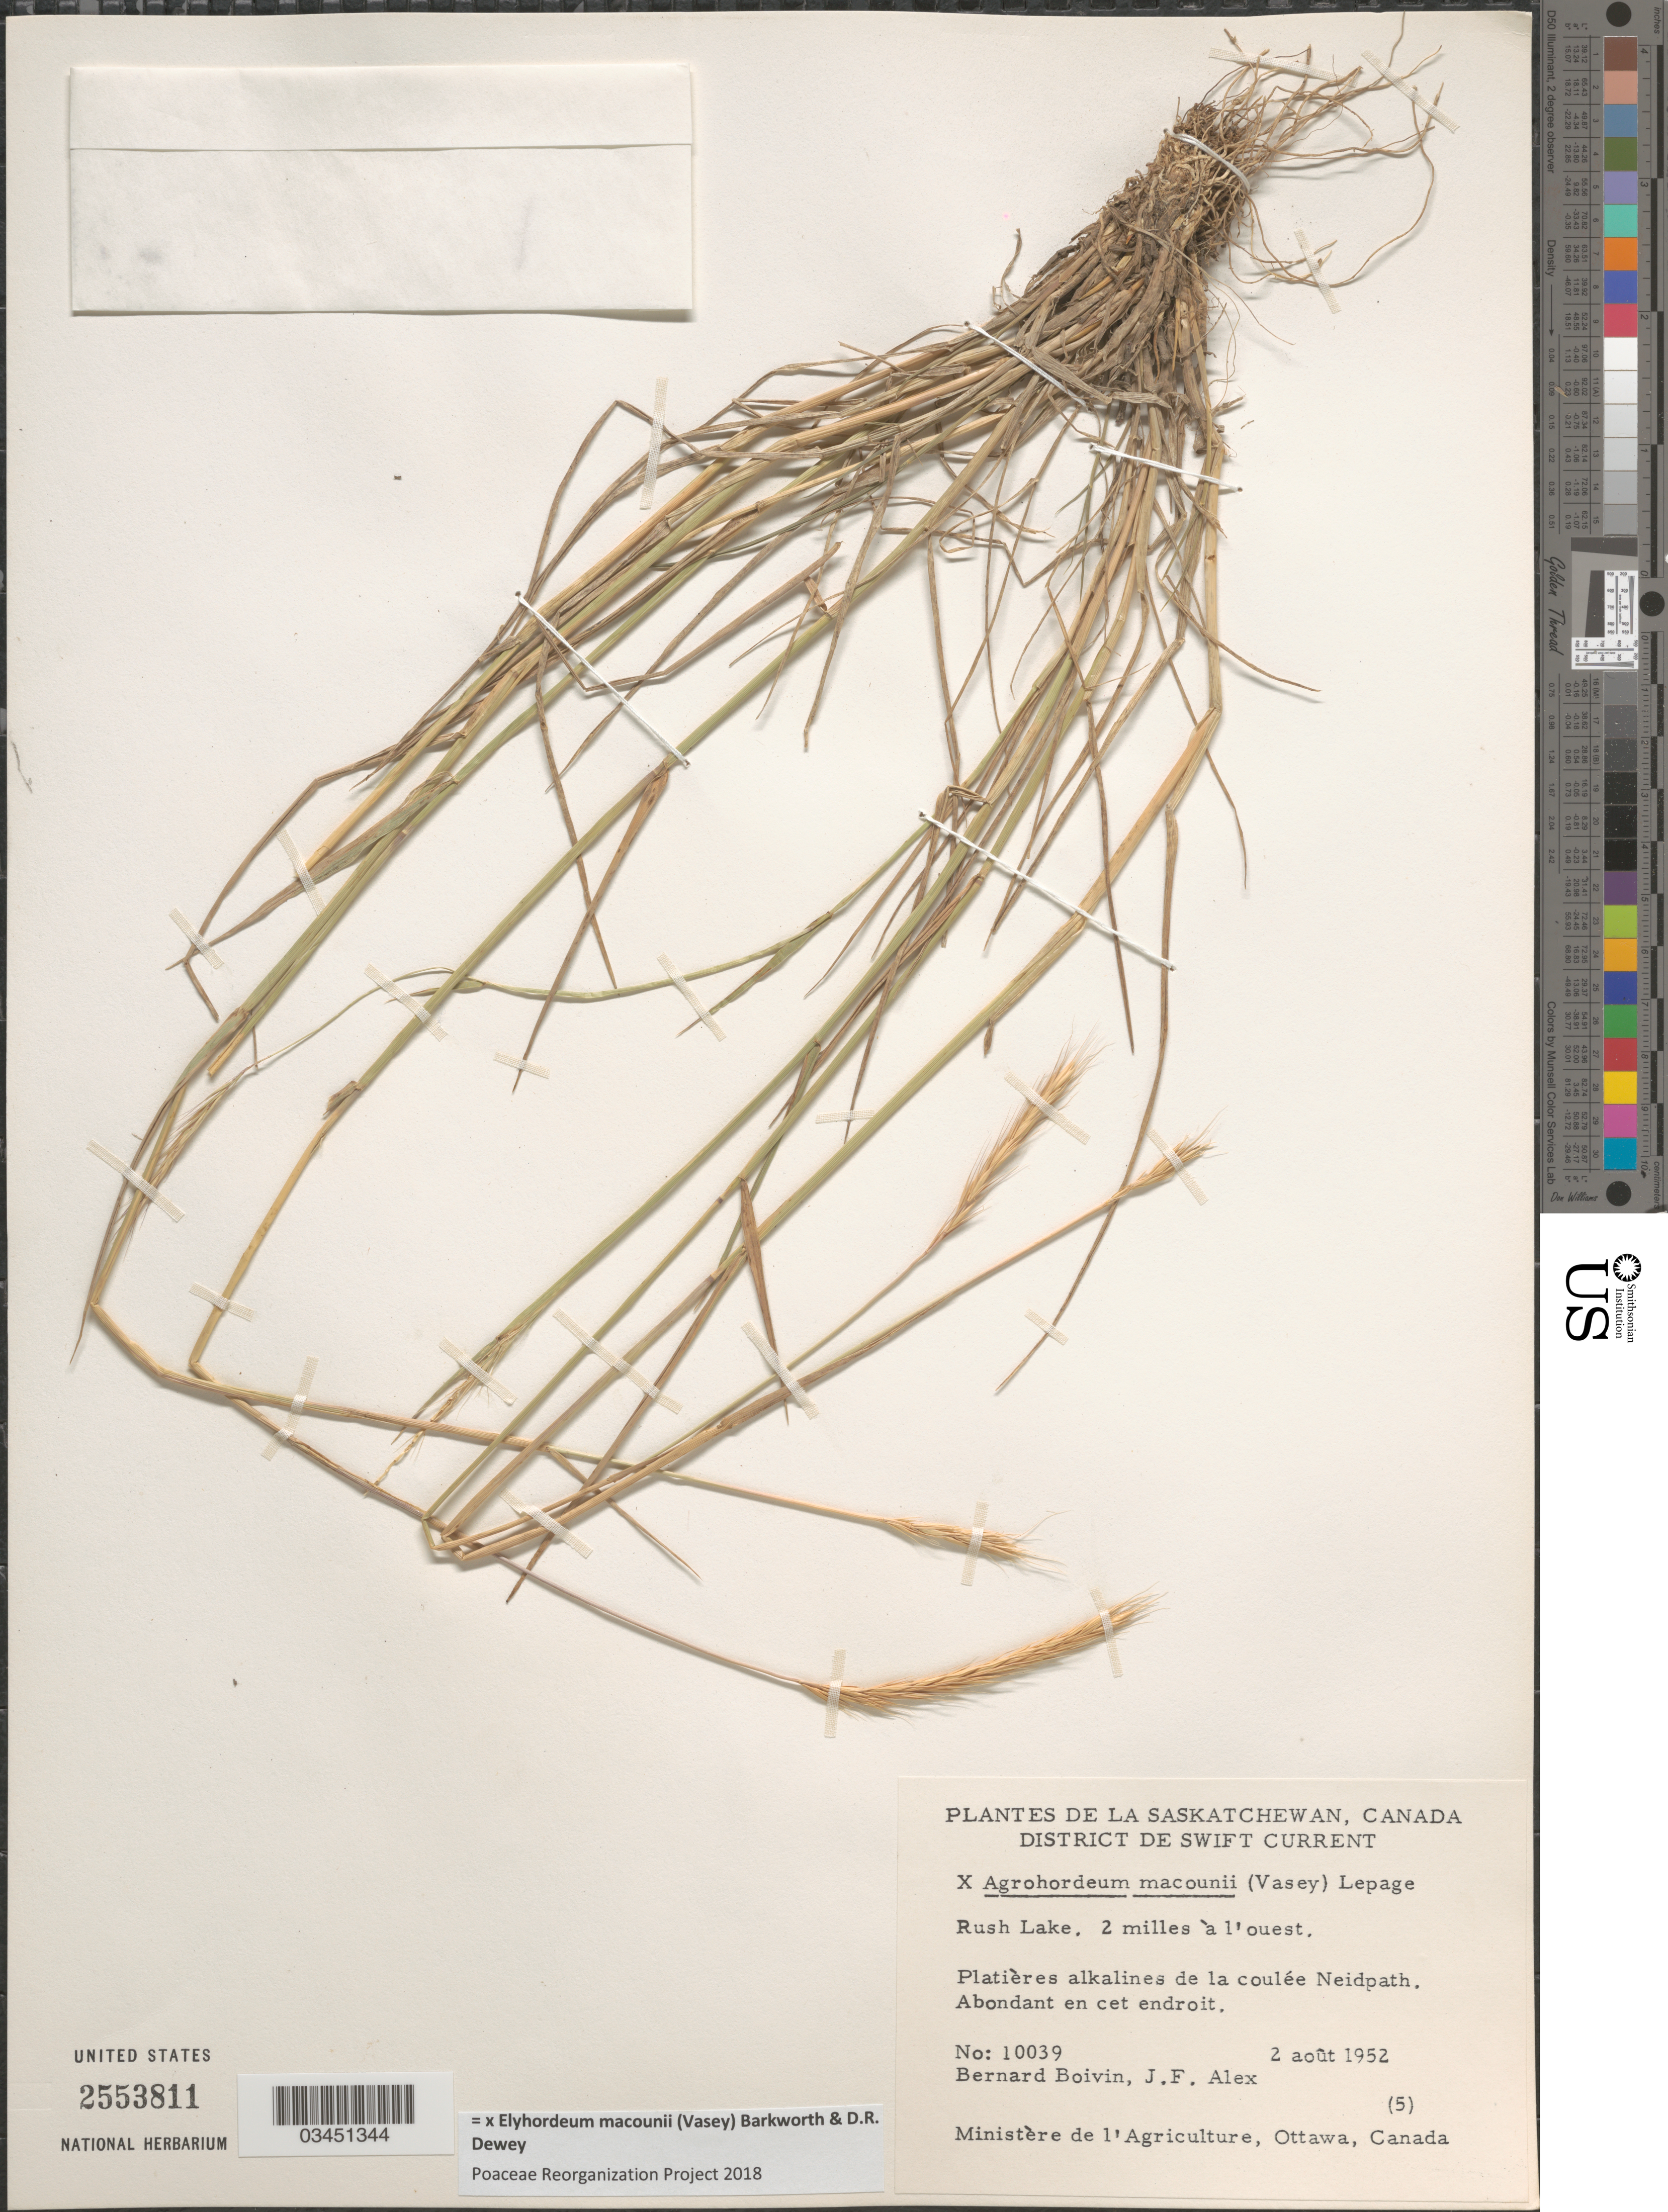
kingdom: Plantae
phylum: Tracheophyta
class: Liliopsida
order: Poales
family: Poaceae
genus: Elyhordeum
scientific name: x Elyhordeum macounii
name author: (Vasey) Barkworth & Dewey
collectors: J. R. B. Boivin & J. F. Alex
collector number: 10039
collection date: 1952-08-02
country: Canada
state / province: Saskatchewan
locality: District de Swift Current. Rush Lake, 2 miles à l'ouest. Platières alkalines de la coulée Neidpath.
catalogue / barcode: US 2553811